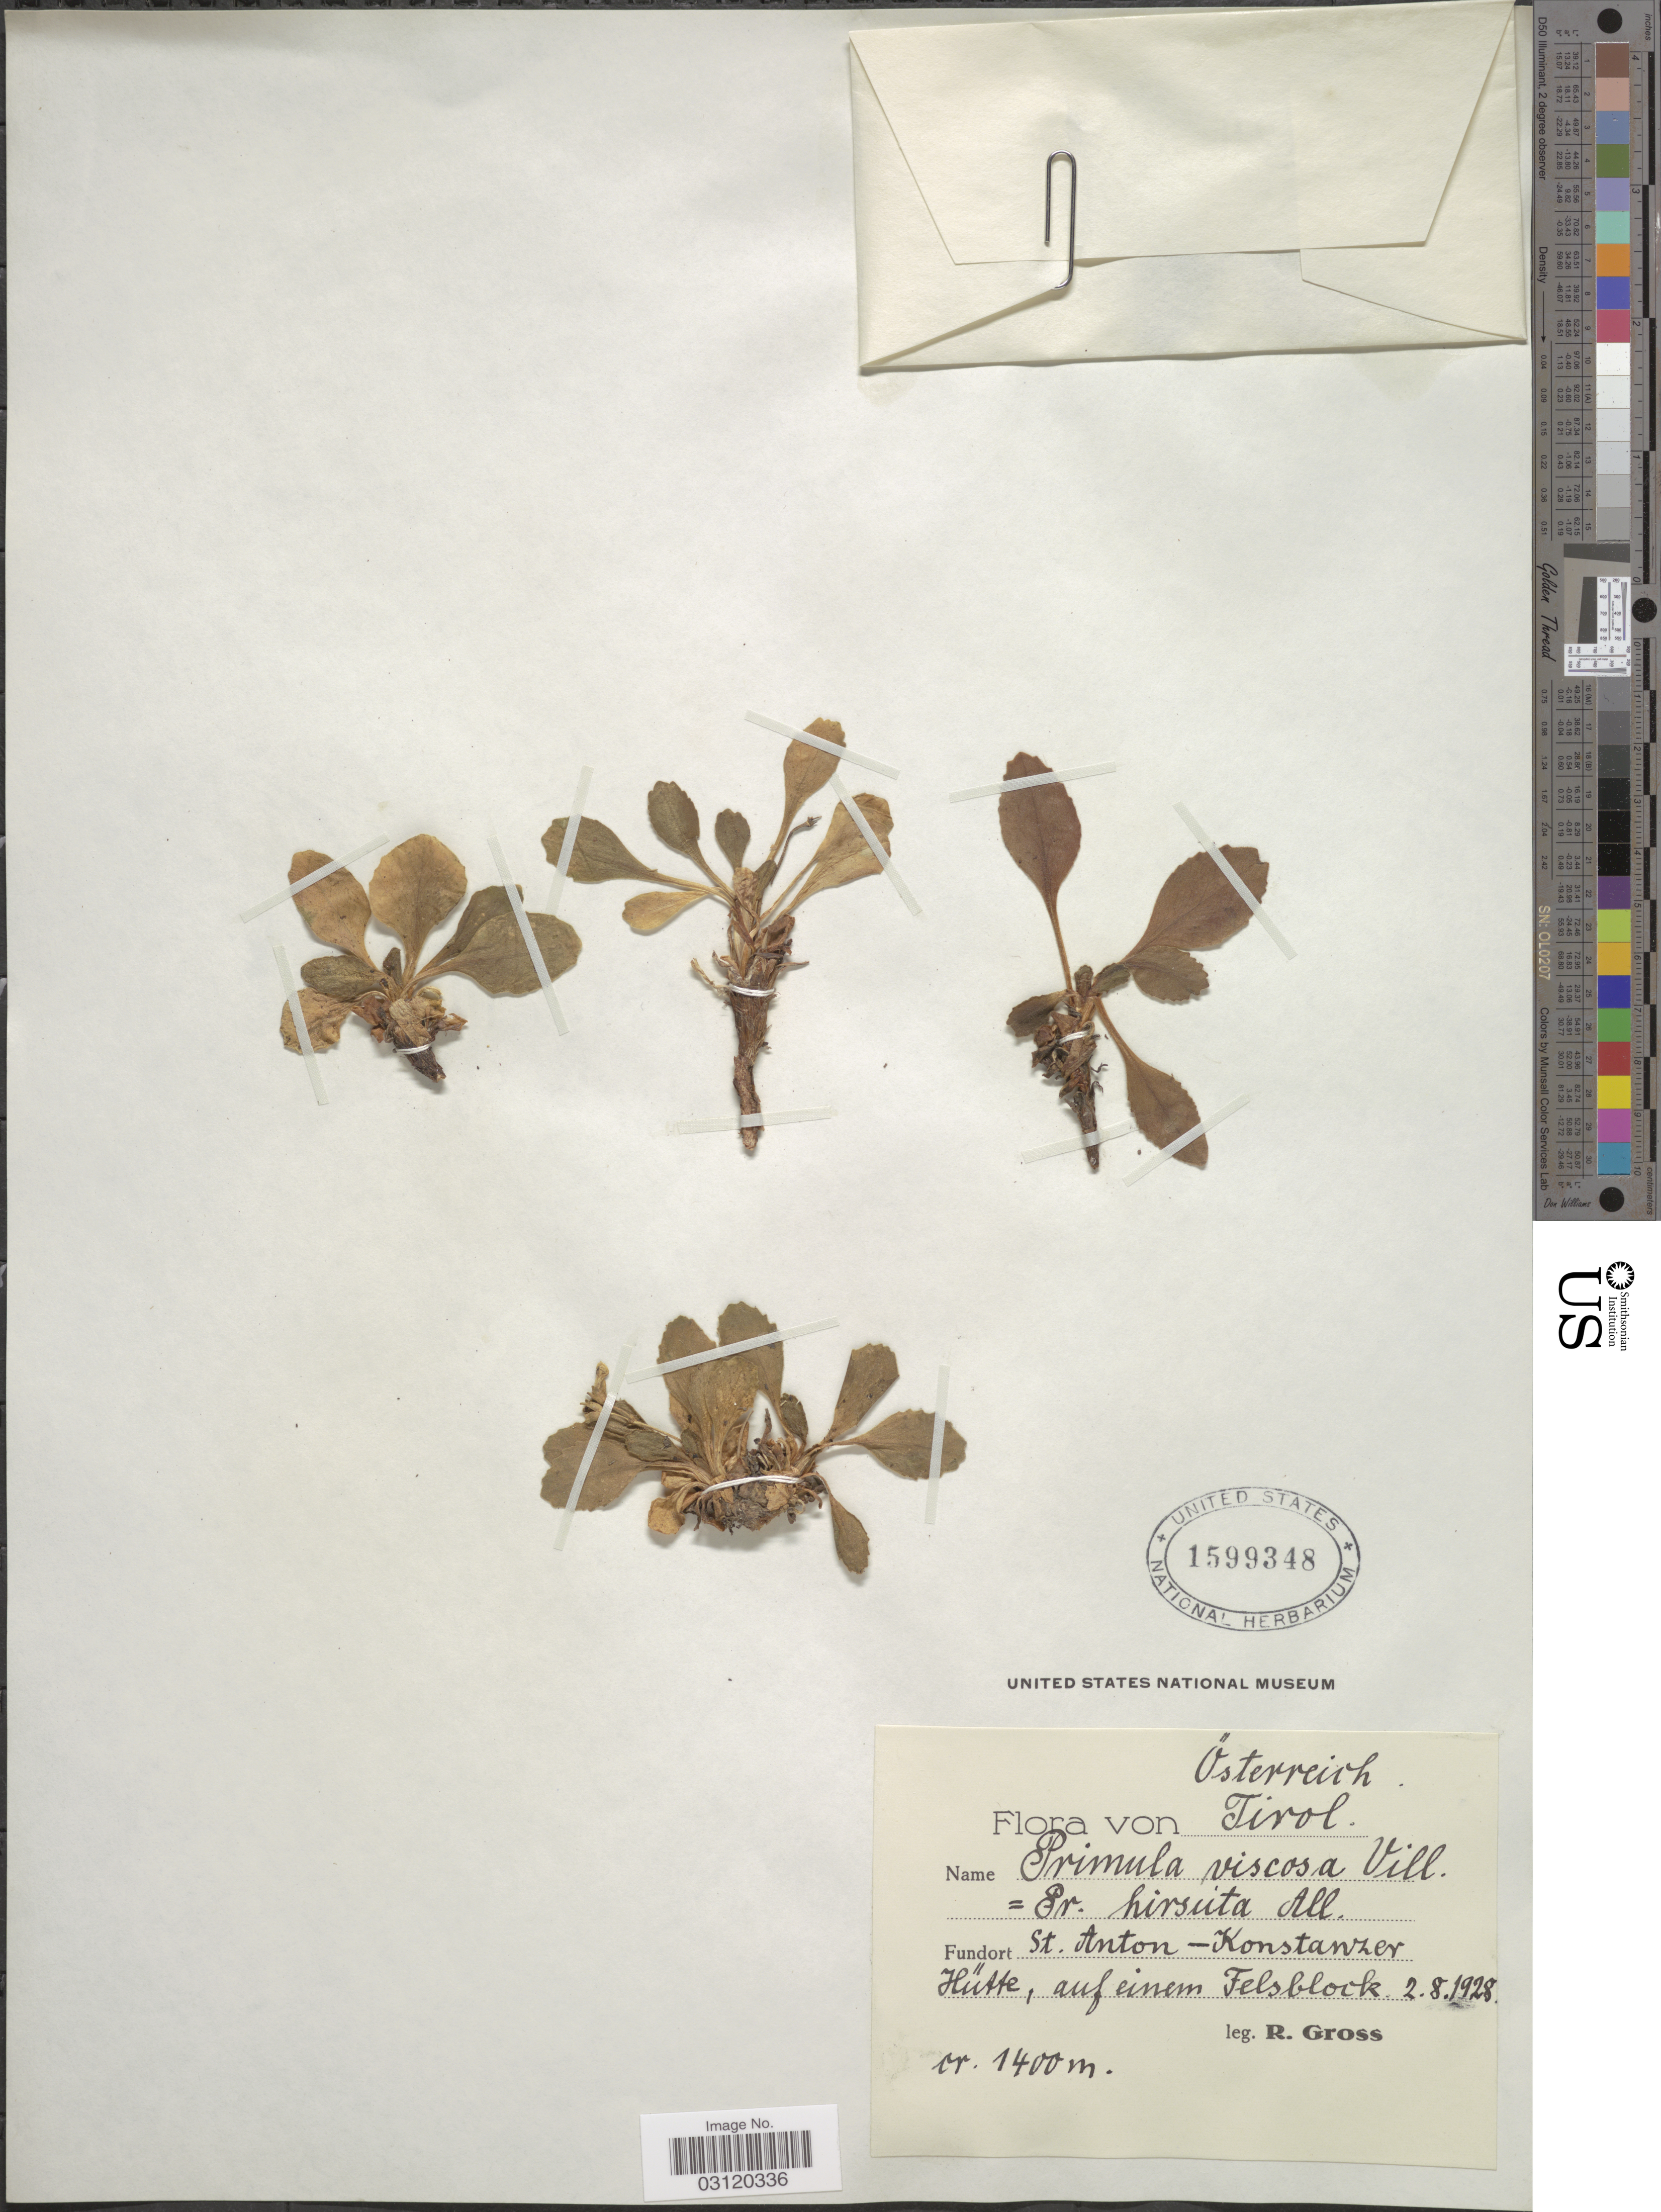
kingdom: Plantae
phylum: Tracheophyta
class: Magnoliopsida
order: Ericales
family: Primulaceae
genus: Primula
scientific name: Primula viscosa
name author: Vill.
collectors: R. Gross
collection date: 1928-08-02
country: Austria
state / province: Tirol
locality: St. Anton - Konstanzer. Hütte, auf einem Felsblock.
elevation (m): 1400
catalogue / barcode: US 1599348